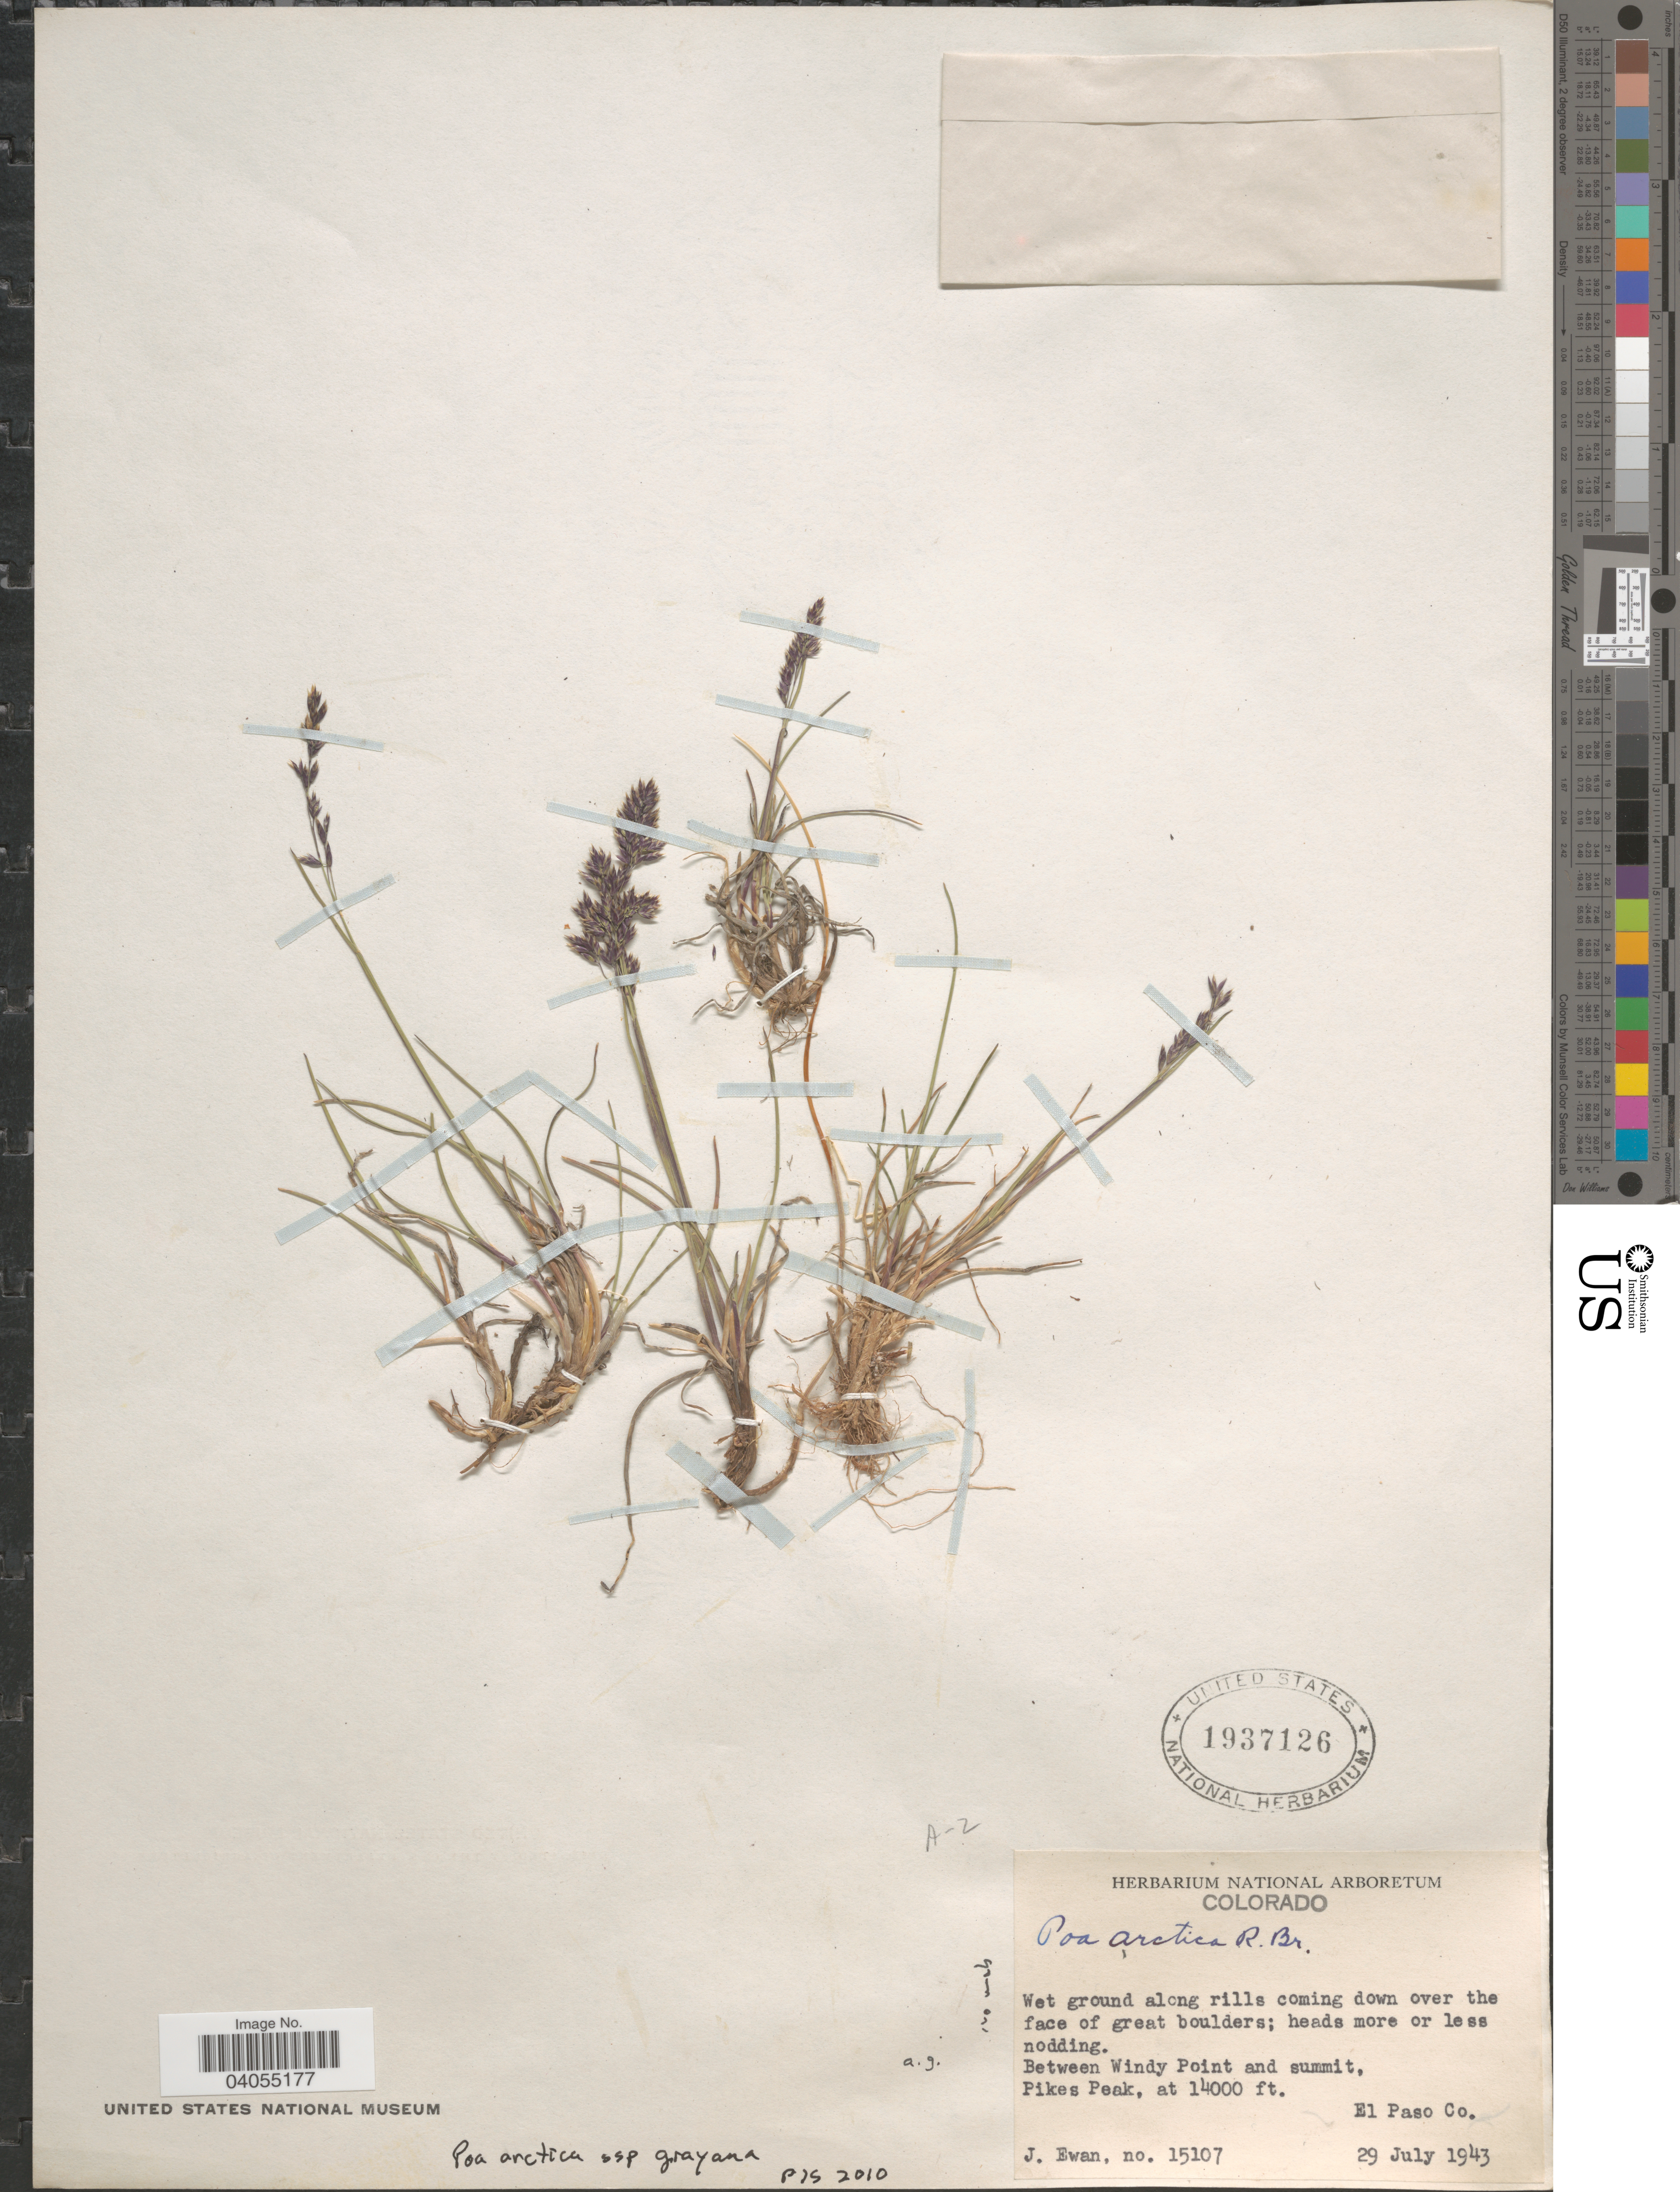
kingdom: Plantae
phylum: Tracheophyta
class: Liliopsida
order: Poales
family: Poaceae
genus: Poa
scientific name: Poa arctica subsp. grayana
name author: (Vasey) Á. Löve et al.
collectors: J. A. Ewan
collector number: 15107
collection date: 1943-07-29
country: United States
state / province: Colorado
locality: Between Windy Point and summit, Pikes Peak. El Paso Co.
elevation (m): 4267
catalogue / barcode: US 1937126